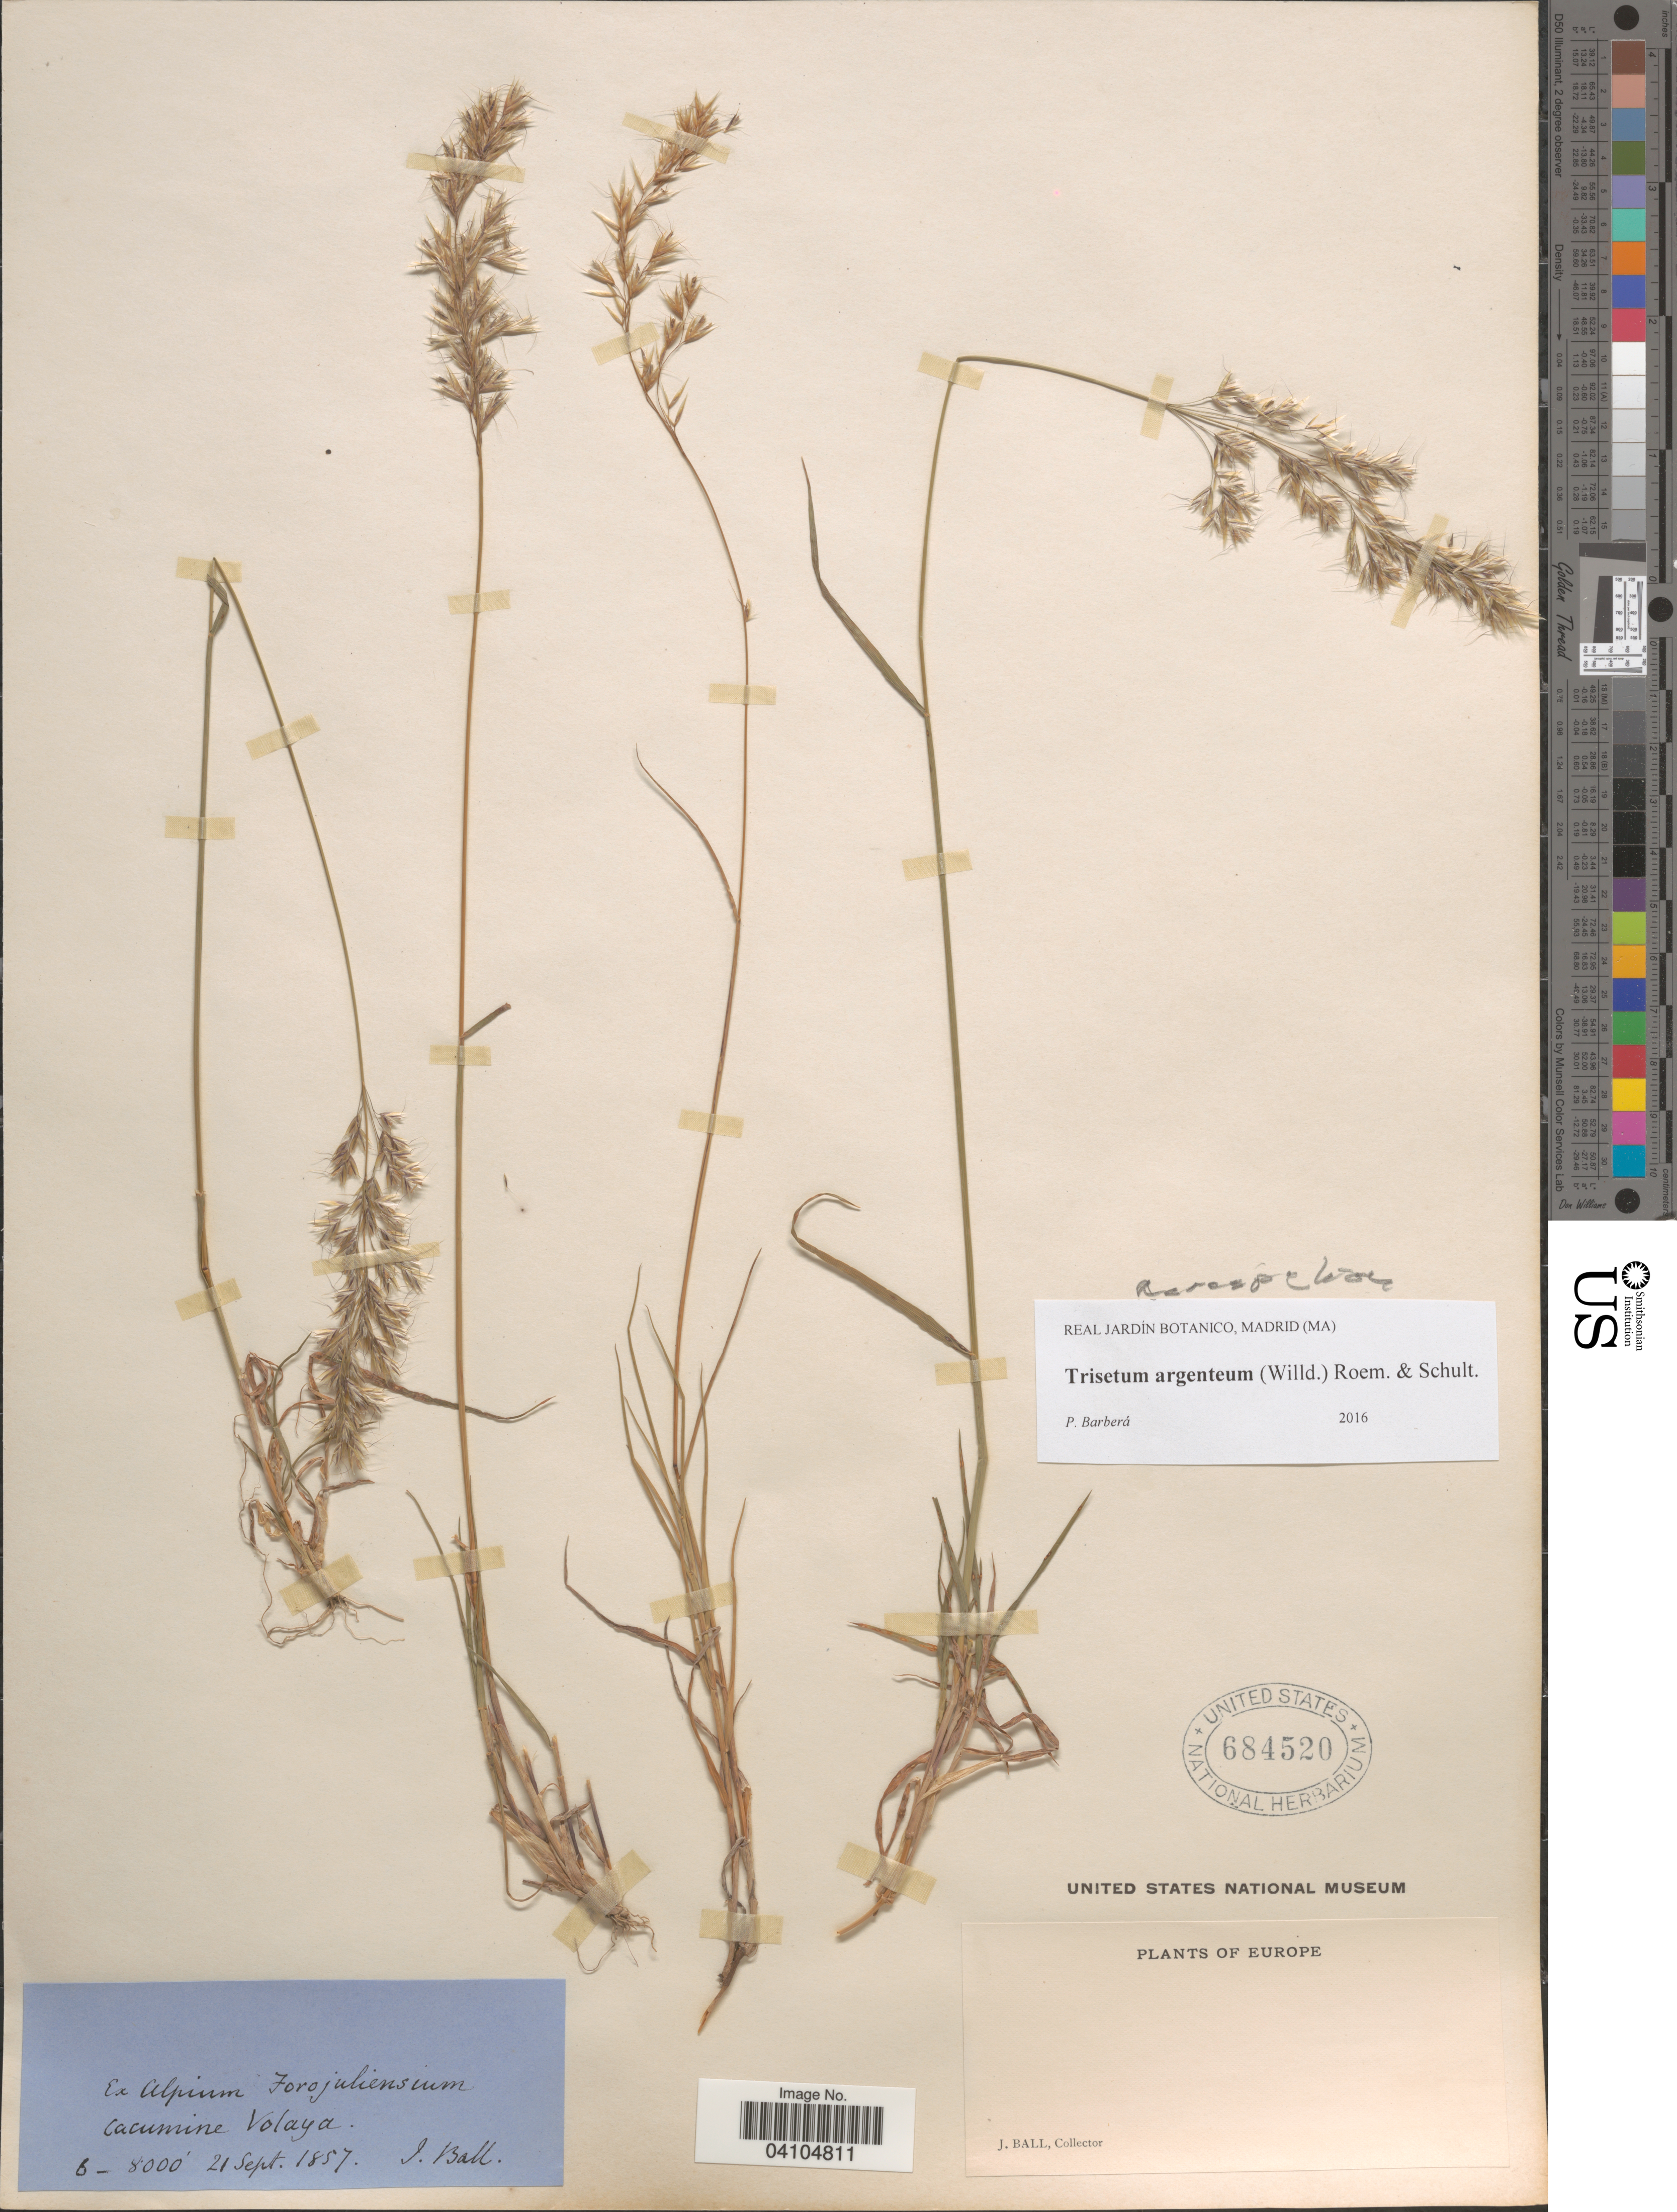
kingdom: Plantae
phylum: Tracheophyta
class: Liliopsida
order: Poales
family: Poaceae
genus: Acrospelion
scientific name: Acrospelion argenteum ined.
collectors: J. Ball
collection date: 1857-09-21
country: Italy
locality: Ex Alpium Forojuliensium cacumine Volaya. Europe.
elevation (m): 1829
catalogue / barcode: US 684520